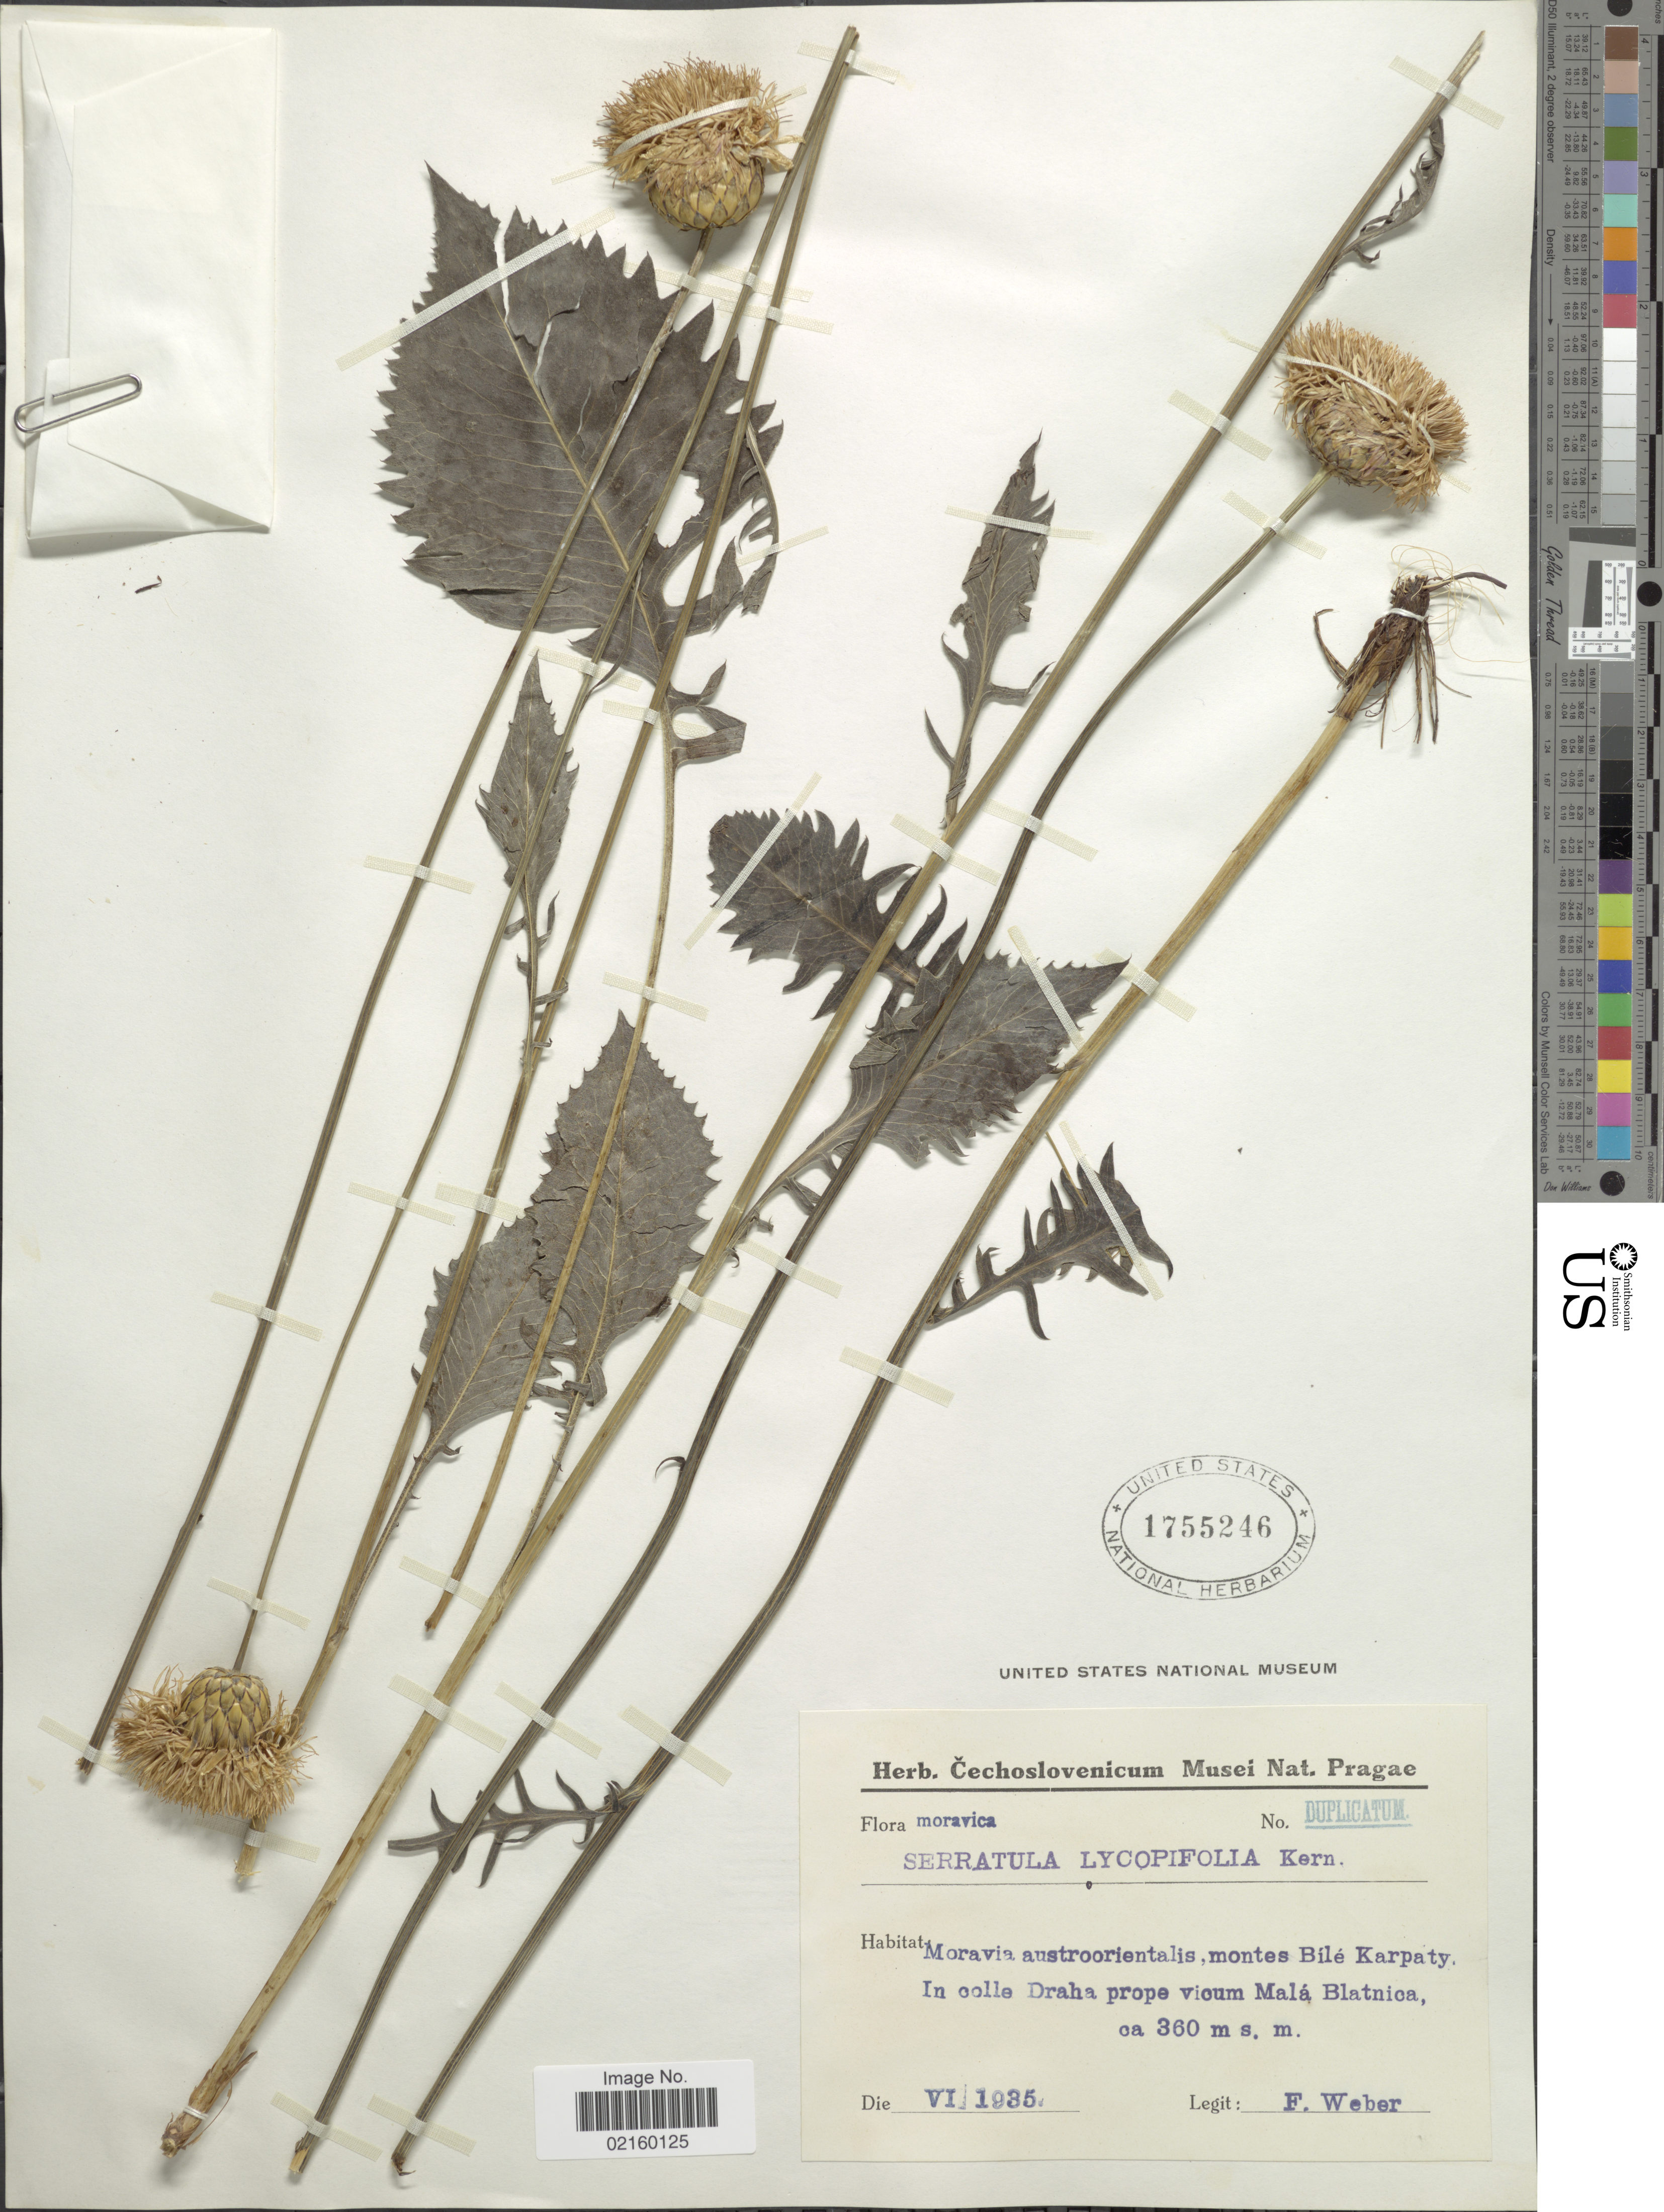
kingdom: Plantae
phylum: Tracheophyta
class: Magnoliopsida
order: Asterales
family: Asteraceae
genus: Serratula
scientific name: Serratula lycopifolia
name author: (Vill.) A. Kern.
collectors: F. Weber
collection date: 1935-06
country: Czechia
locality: Moravia austroorientalis, montes Bile Karpaty, Draha prope vicum Mala Blatnica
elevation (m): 360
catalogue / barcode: US 1755246